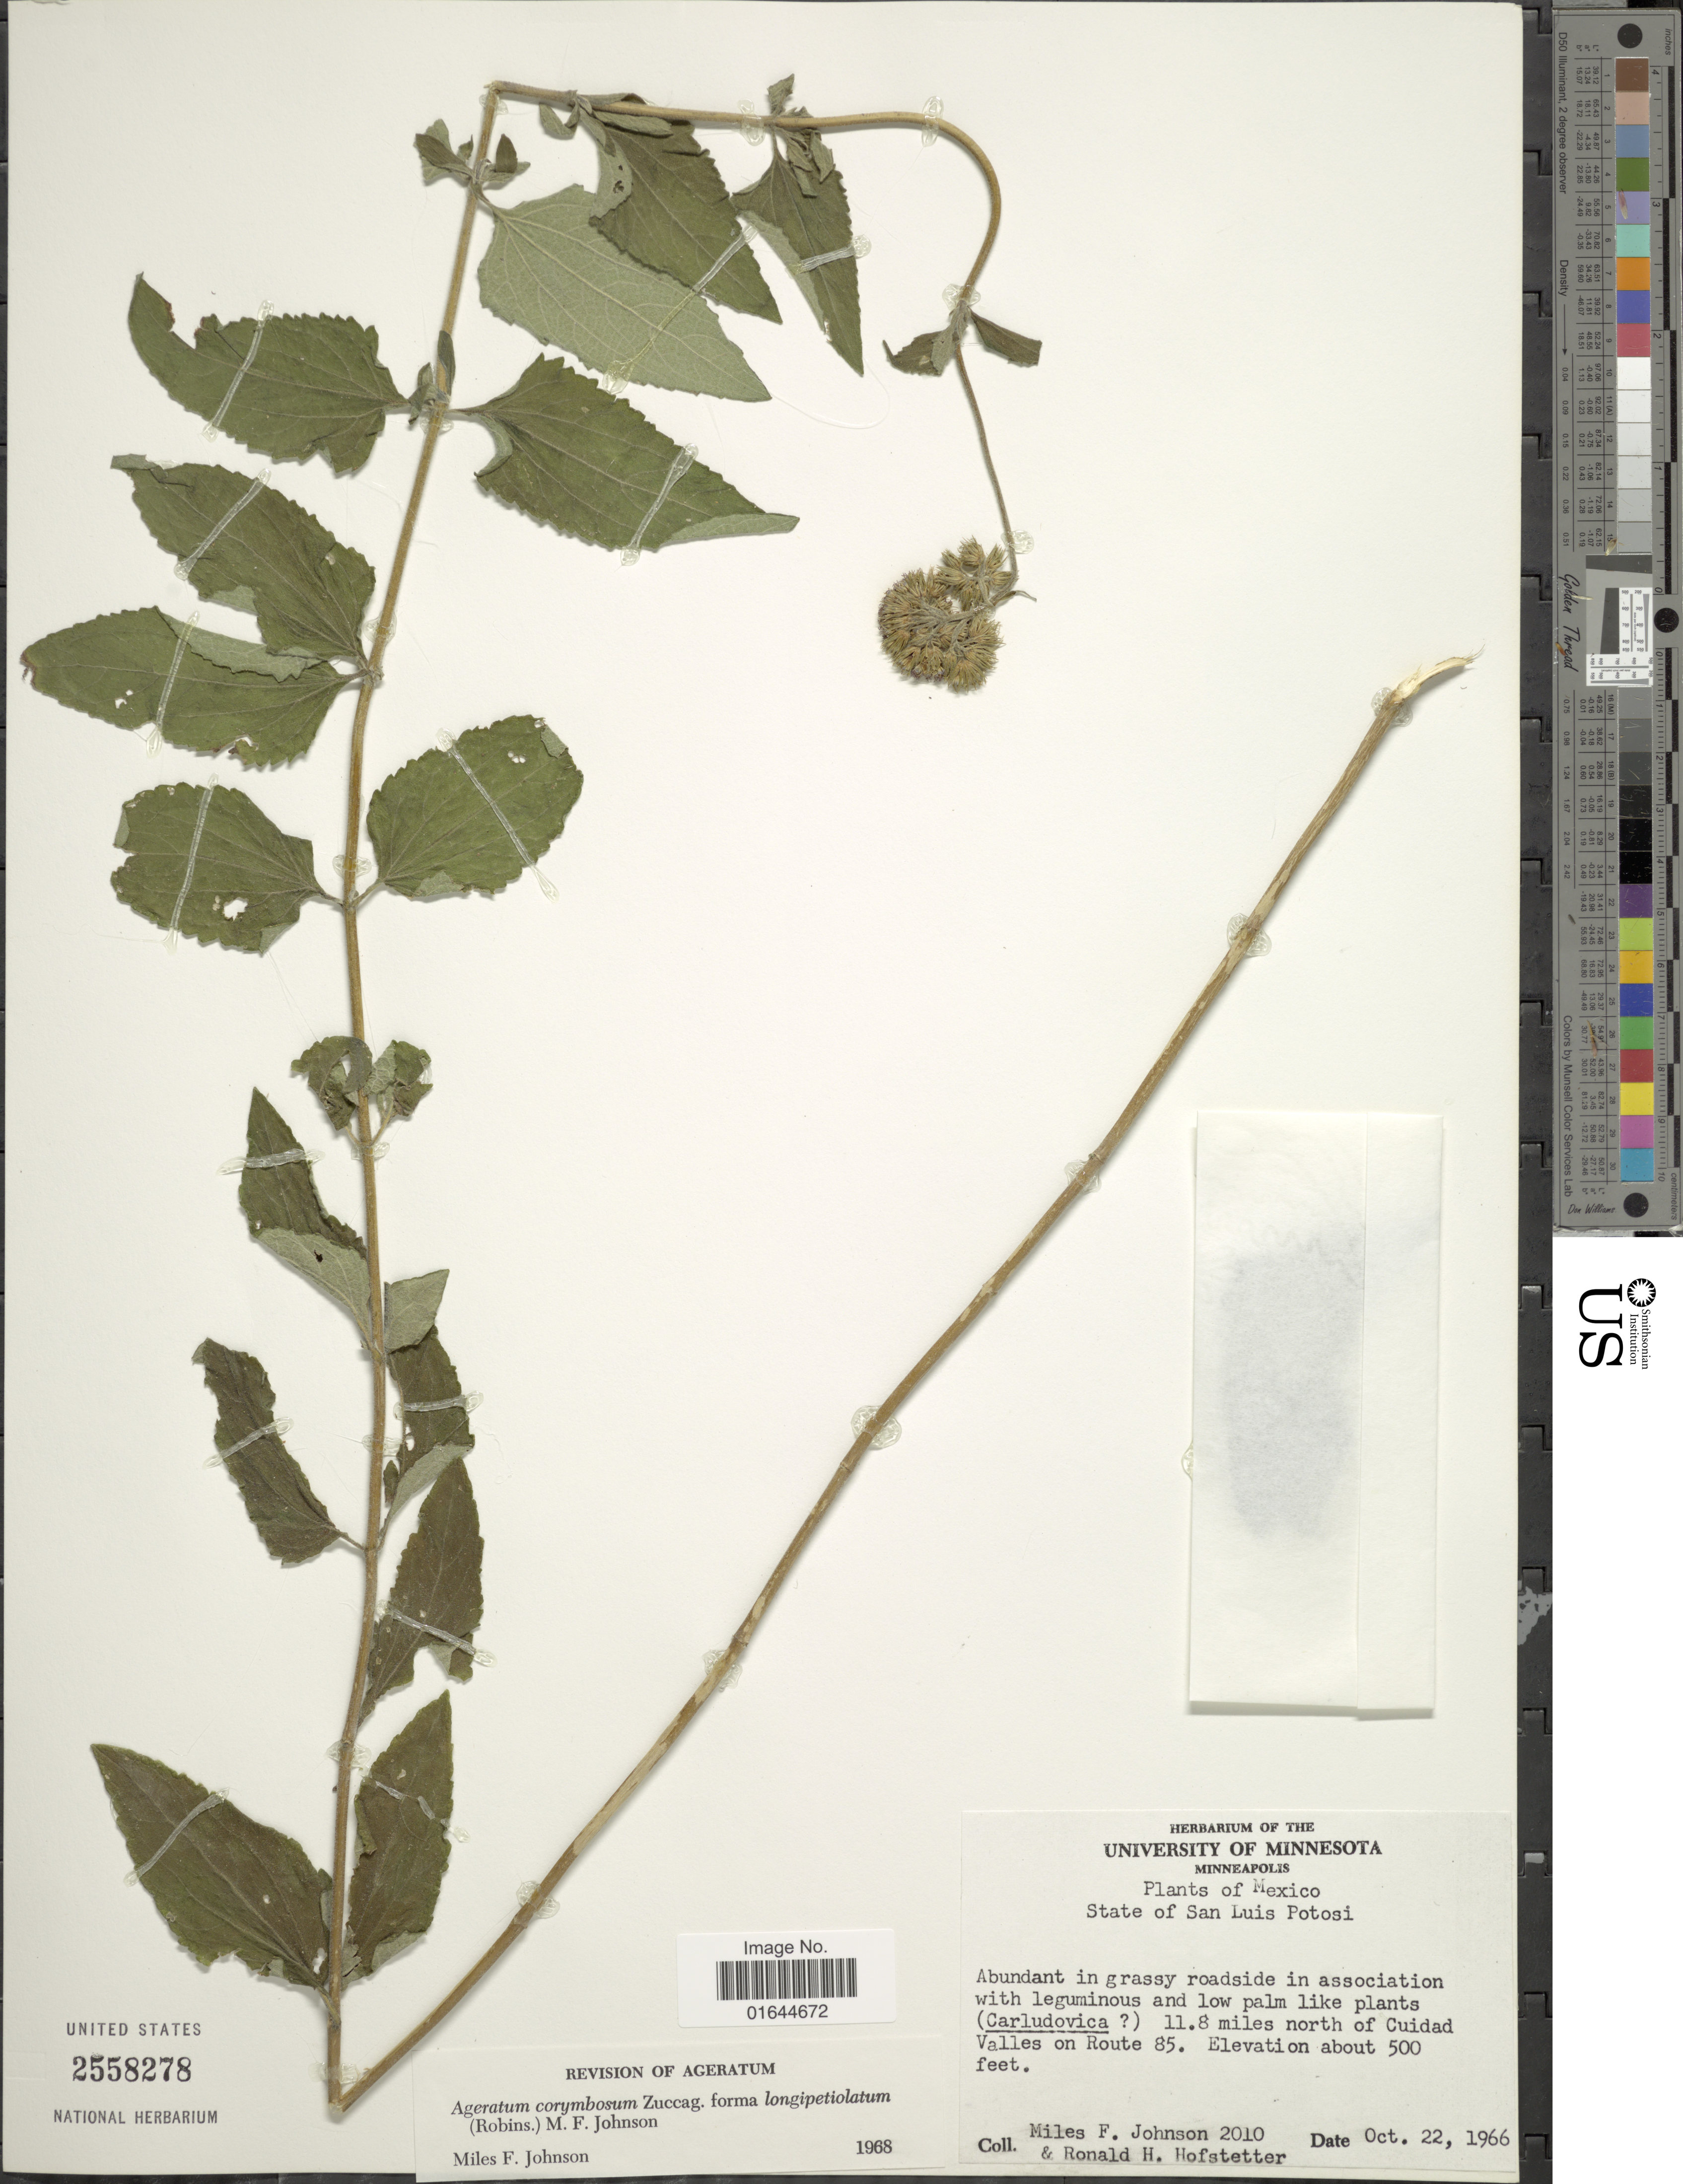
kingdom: Plantae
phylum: Tracheophyta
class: Magnoliopsida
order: Asterales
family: Asteraceae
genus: Ageratum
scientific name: Ageratum corymbosum f. longipetiolatum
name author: (B.L. Rob.) M.F. Johnson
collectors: M. F. Johnson & R. Hofstetter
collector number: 2010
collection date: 1966-10-22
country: Mexico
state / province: San Luis Potosí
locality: State of San Luis Potosi, 11.8 miles north of Cuidad Valles on Route 85.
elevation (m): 152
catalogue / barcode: US 2558278